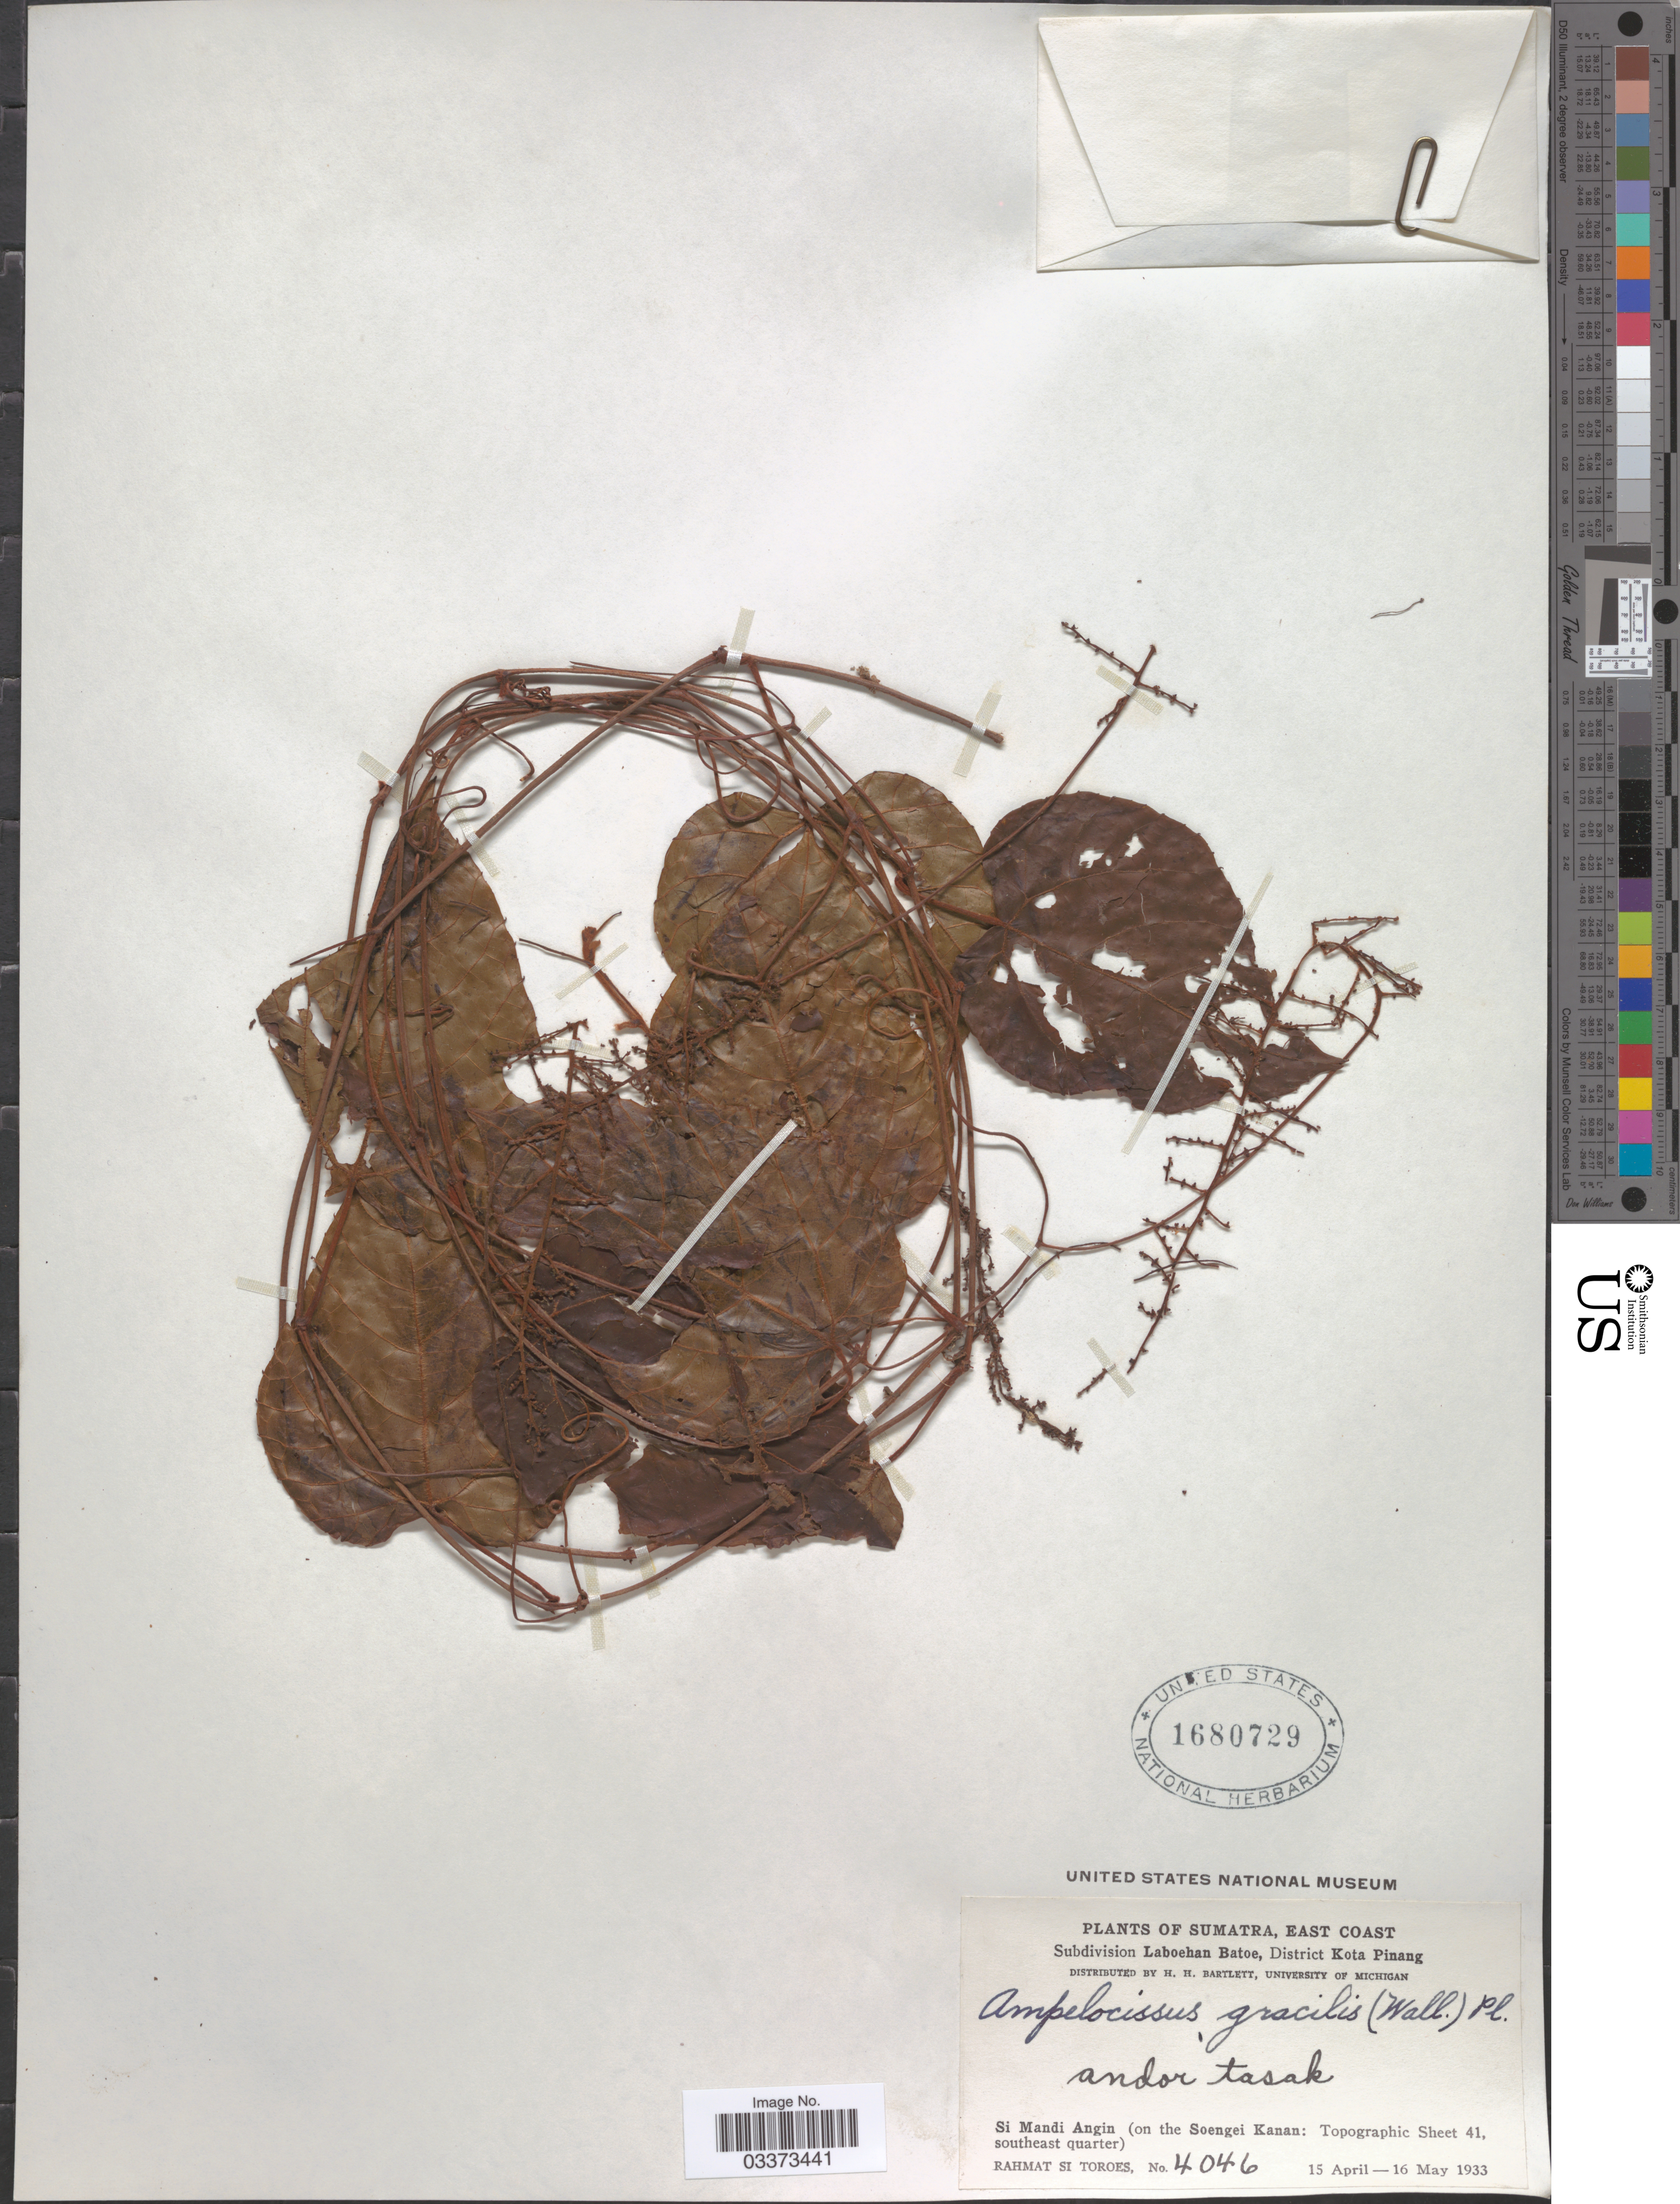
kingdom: Plantae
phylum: Tracheophyta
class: Magnoliopsida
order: Vitales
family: Vitaceae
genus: Ampelocissus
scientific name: Ampelocissus gracilis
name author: Planch.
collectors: Rahmat Si Boeea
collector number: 4046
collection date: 1933-04-15/1933-05-16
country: Indonesia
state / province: Sumatra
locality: East Coast. Subdivision Laboehan Batoe, District Kota Pinang. Si Mandi Angin (on the Soengei Kanan: Topographic Sheet 41, southeast quarter).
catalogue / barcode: US 1680729